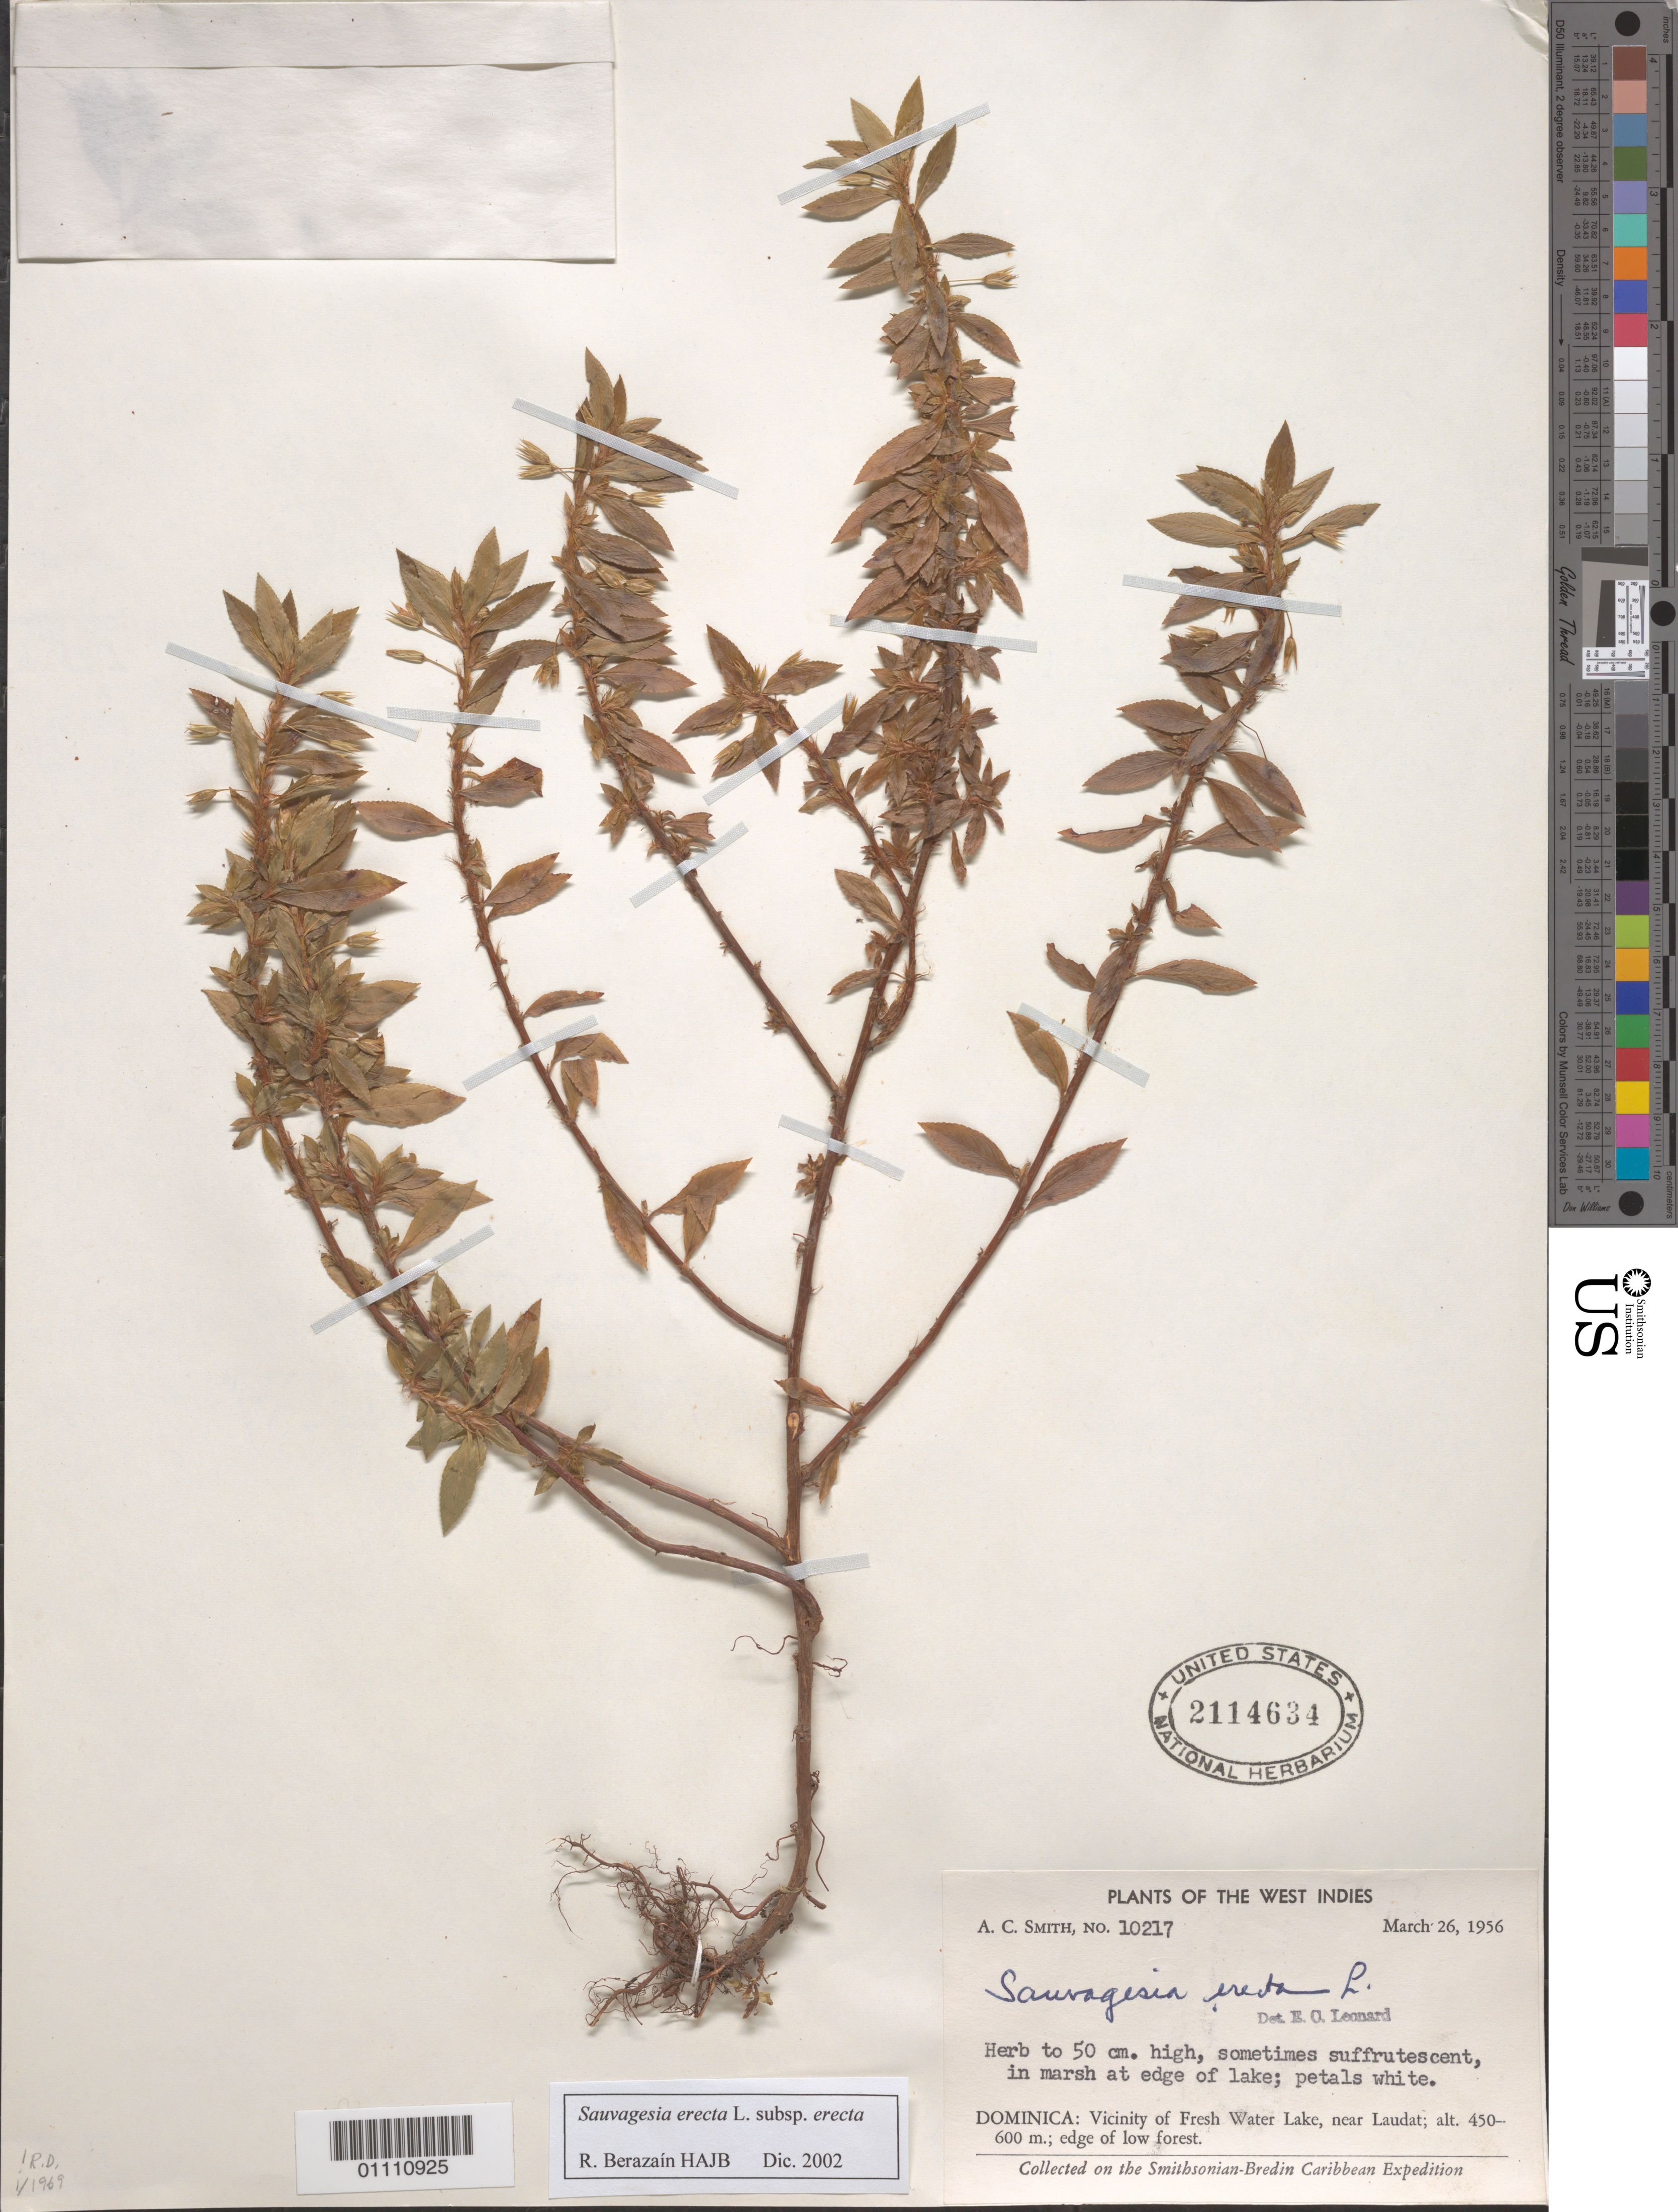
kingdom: Plantae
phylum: Tracheophyta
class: Magnoliopsida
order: Malpighiales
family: Ochnaceae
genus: Sauvagesia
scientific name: Sauvagesia erecta subsp. erecta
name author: L.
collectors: A. C. Smith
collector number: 10217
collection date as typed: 26 Mar 1956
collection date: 1956-03-26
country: Dominica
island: Dominica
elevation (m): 450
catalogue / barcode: US 2114634